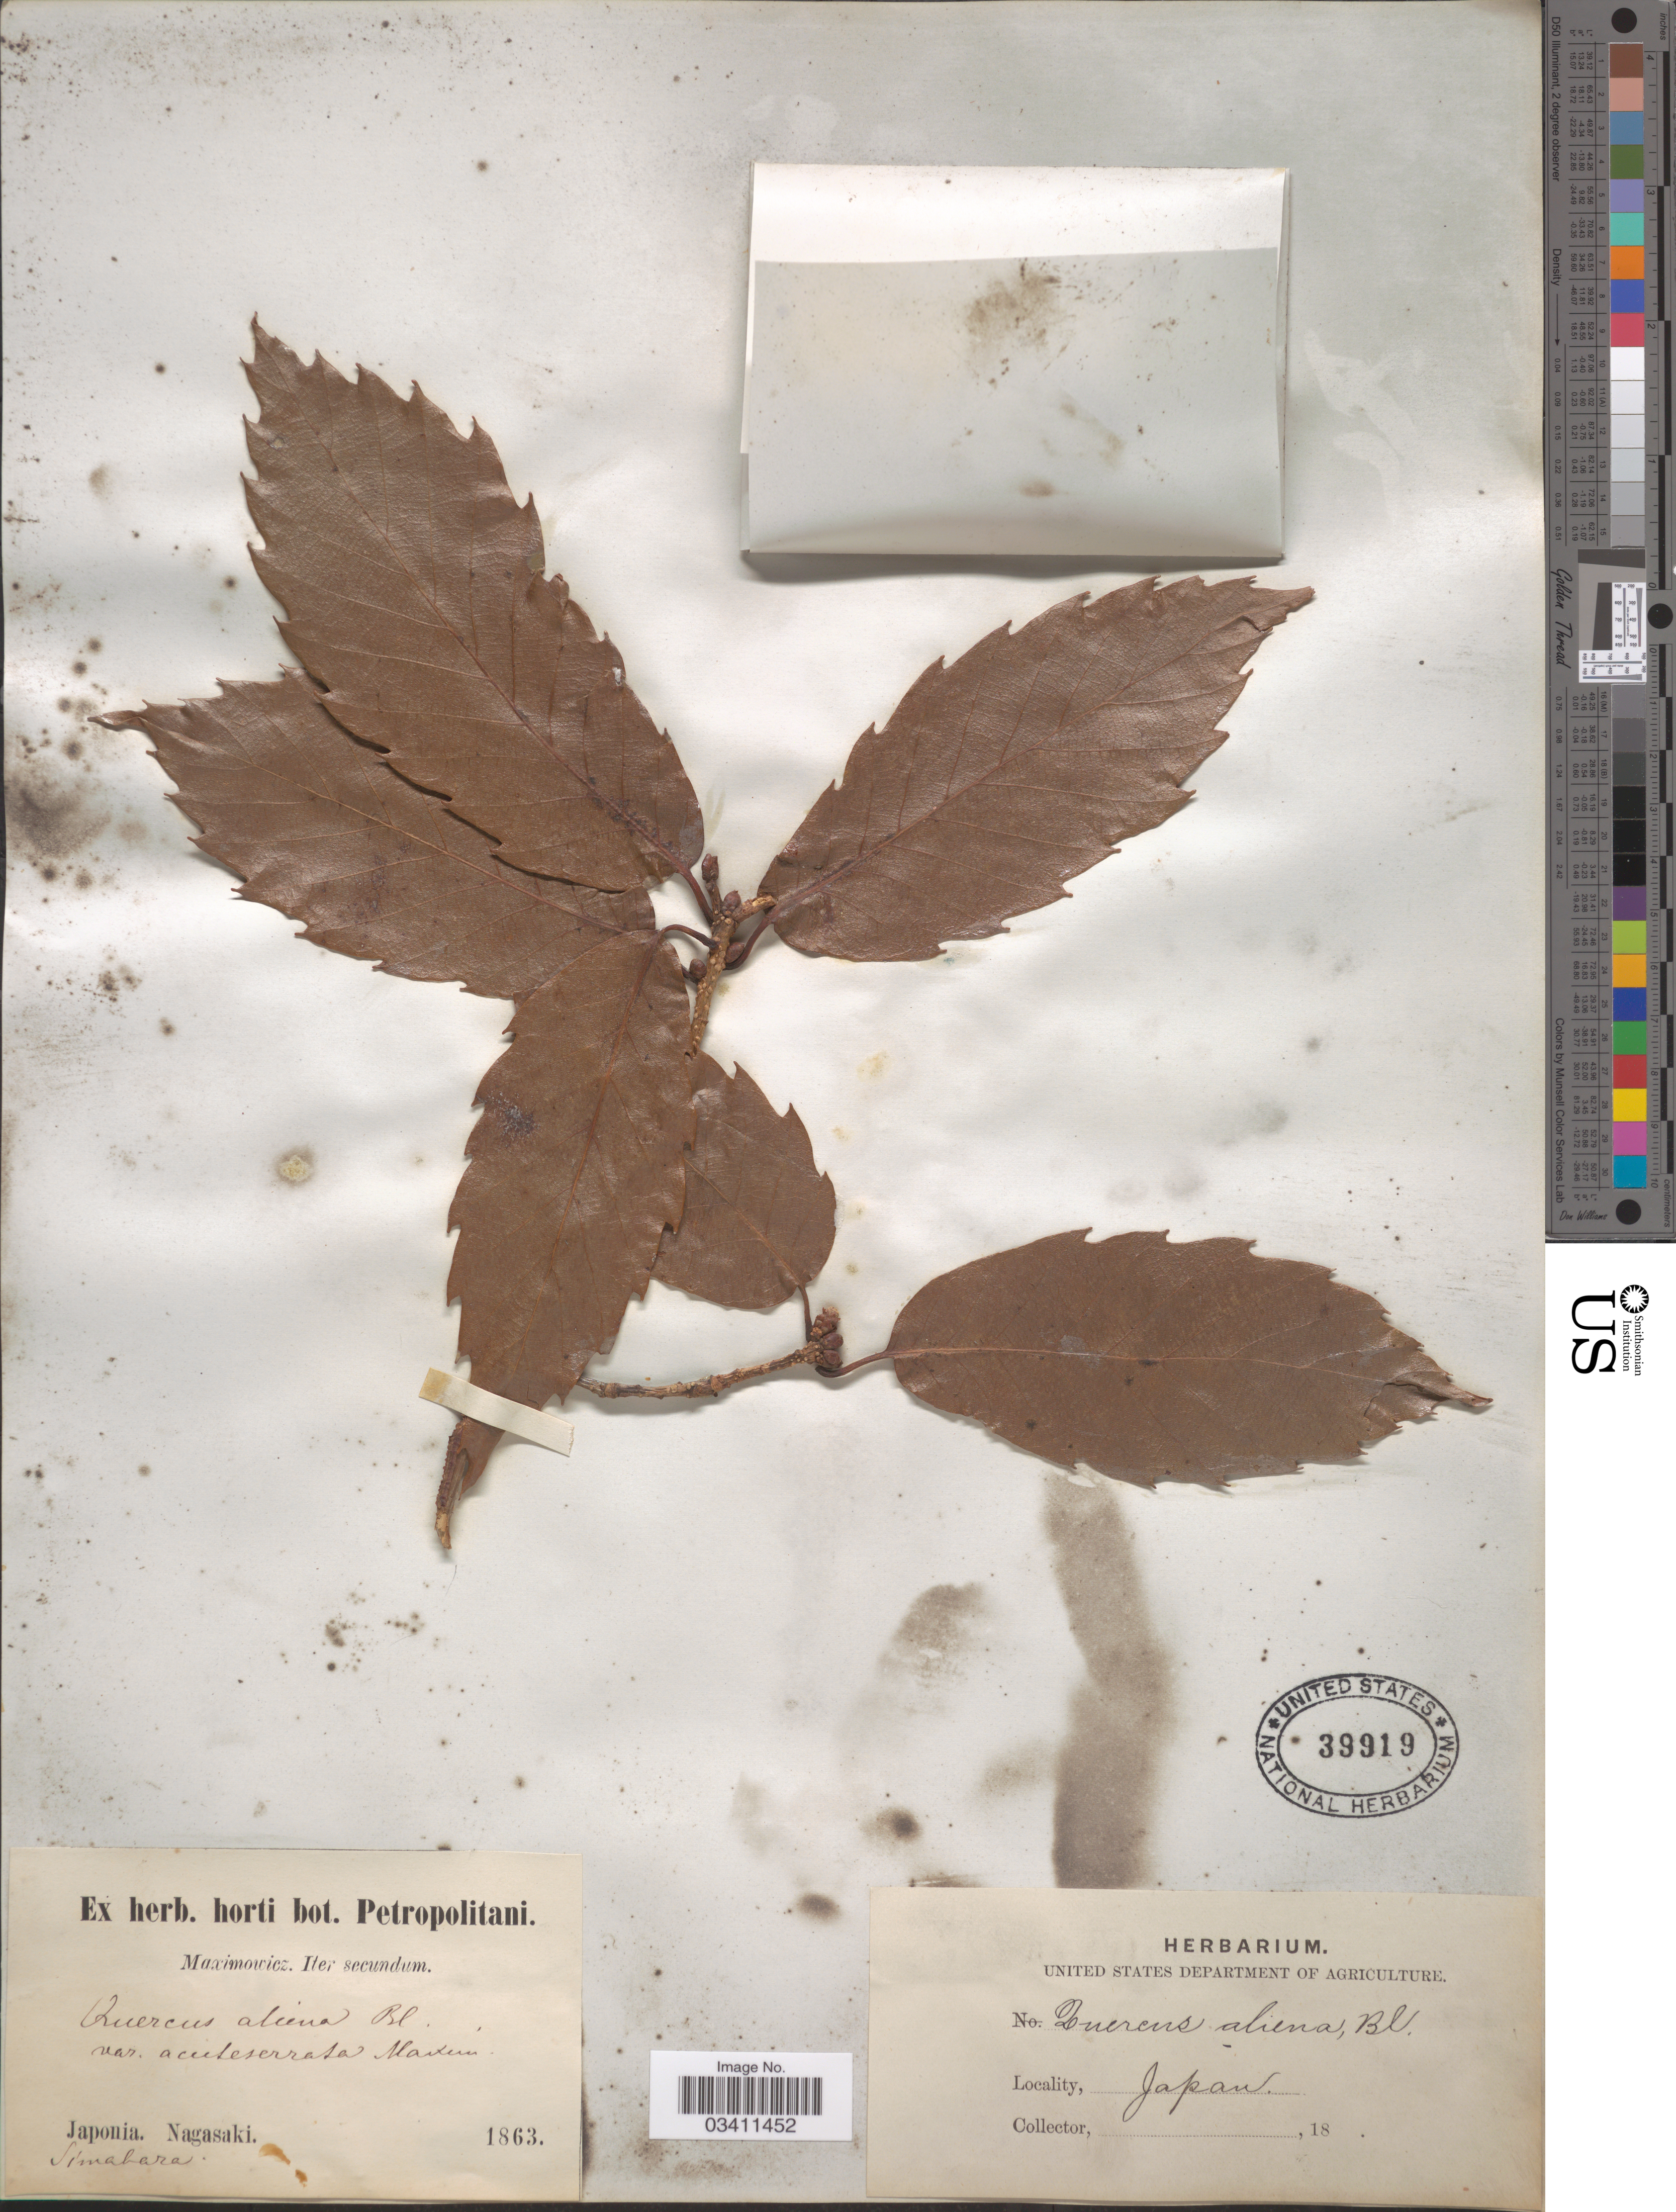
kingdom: Plantae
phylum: Tracheophyta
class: Magnoliopsida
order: Fagales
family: Fagaceae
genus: Quercus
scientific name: Quercus aliena var. acutiserrata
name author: Maxim.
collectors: Maximowicz, --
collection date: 1863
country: Japan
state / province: Nagasaki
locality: Simabara.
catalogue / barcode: US 39919